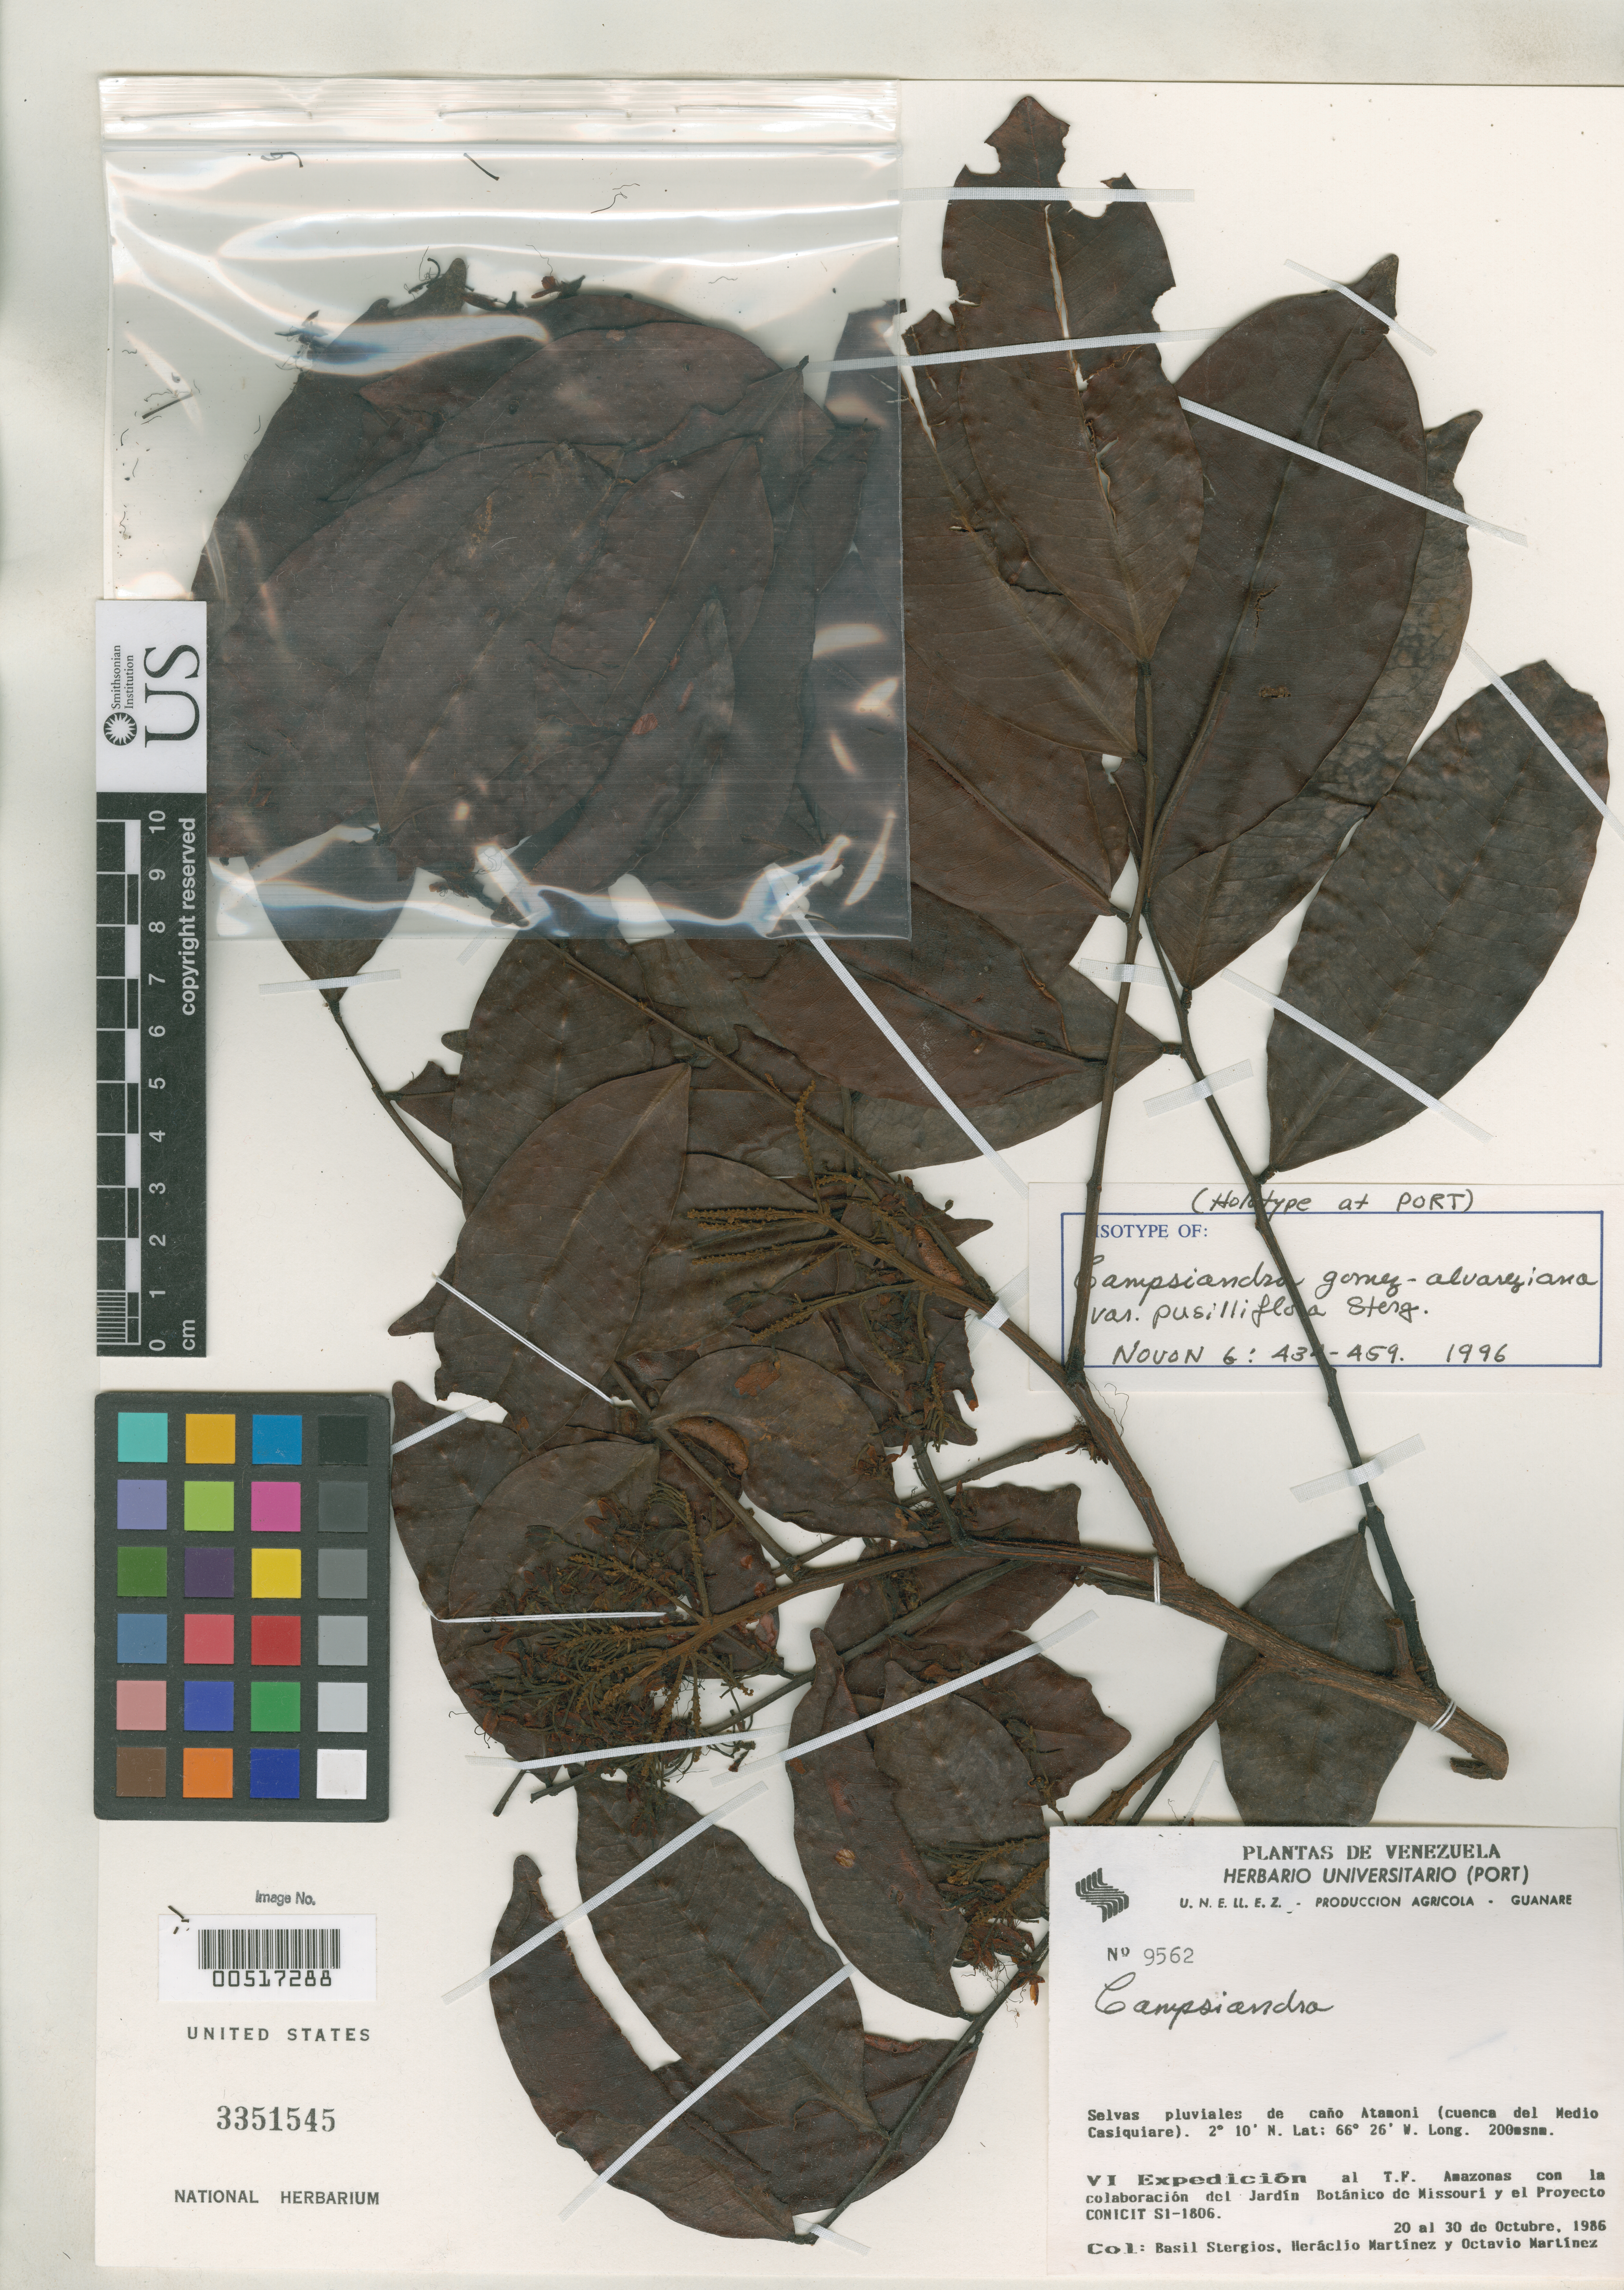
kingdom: Plantae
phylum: Tracheophyta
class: Magnoliopsida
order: Fabales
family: Fabaceae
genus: Campsiandra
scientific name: Campsiandra gomez-alvareziana var. pusilliflora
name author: Stergios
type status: Isotype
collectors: B. G. Stergios, H. Martinez & O. Martinez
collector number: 9562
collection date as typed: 20 Oct 1986 to 30 Oct 1986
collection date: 1986-10-20/1986-10-30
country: Venezuela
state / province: Amazonas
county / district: Río Negro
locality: Cano Atamoni, cuenca del medio Casiquiare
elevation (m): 200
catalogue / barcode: US 3351545